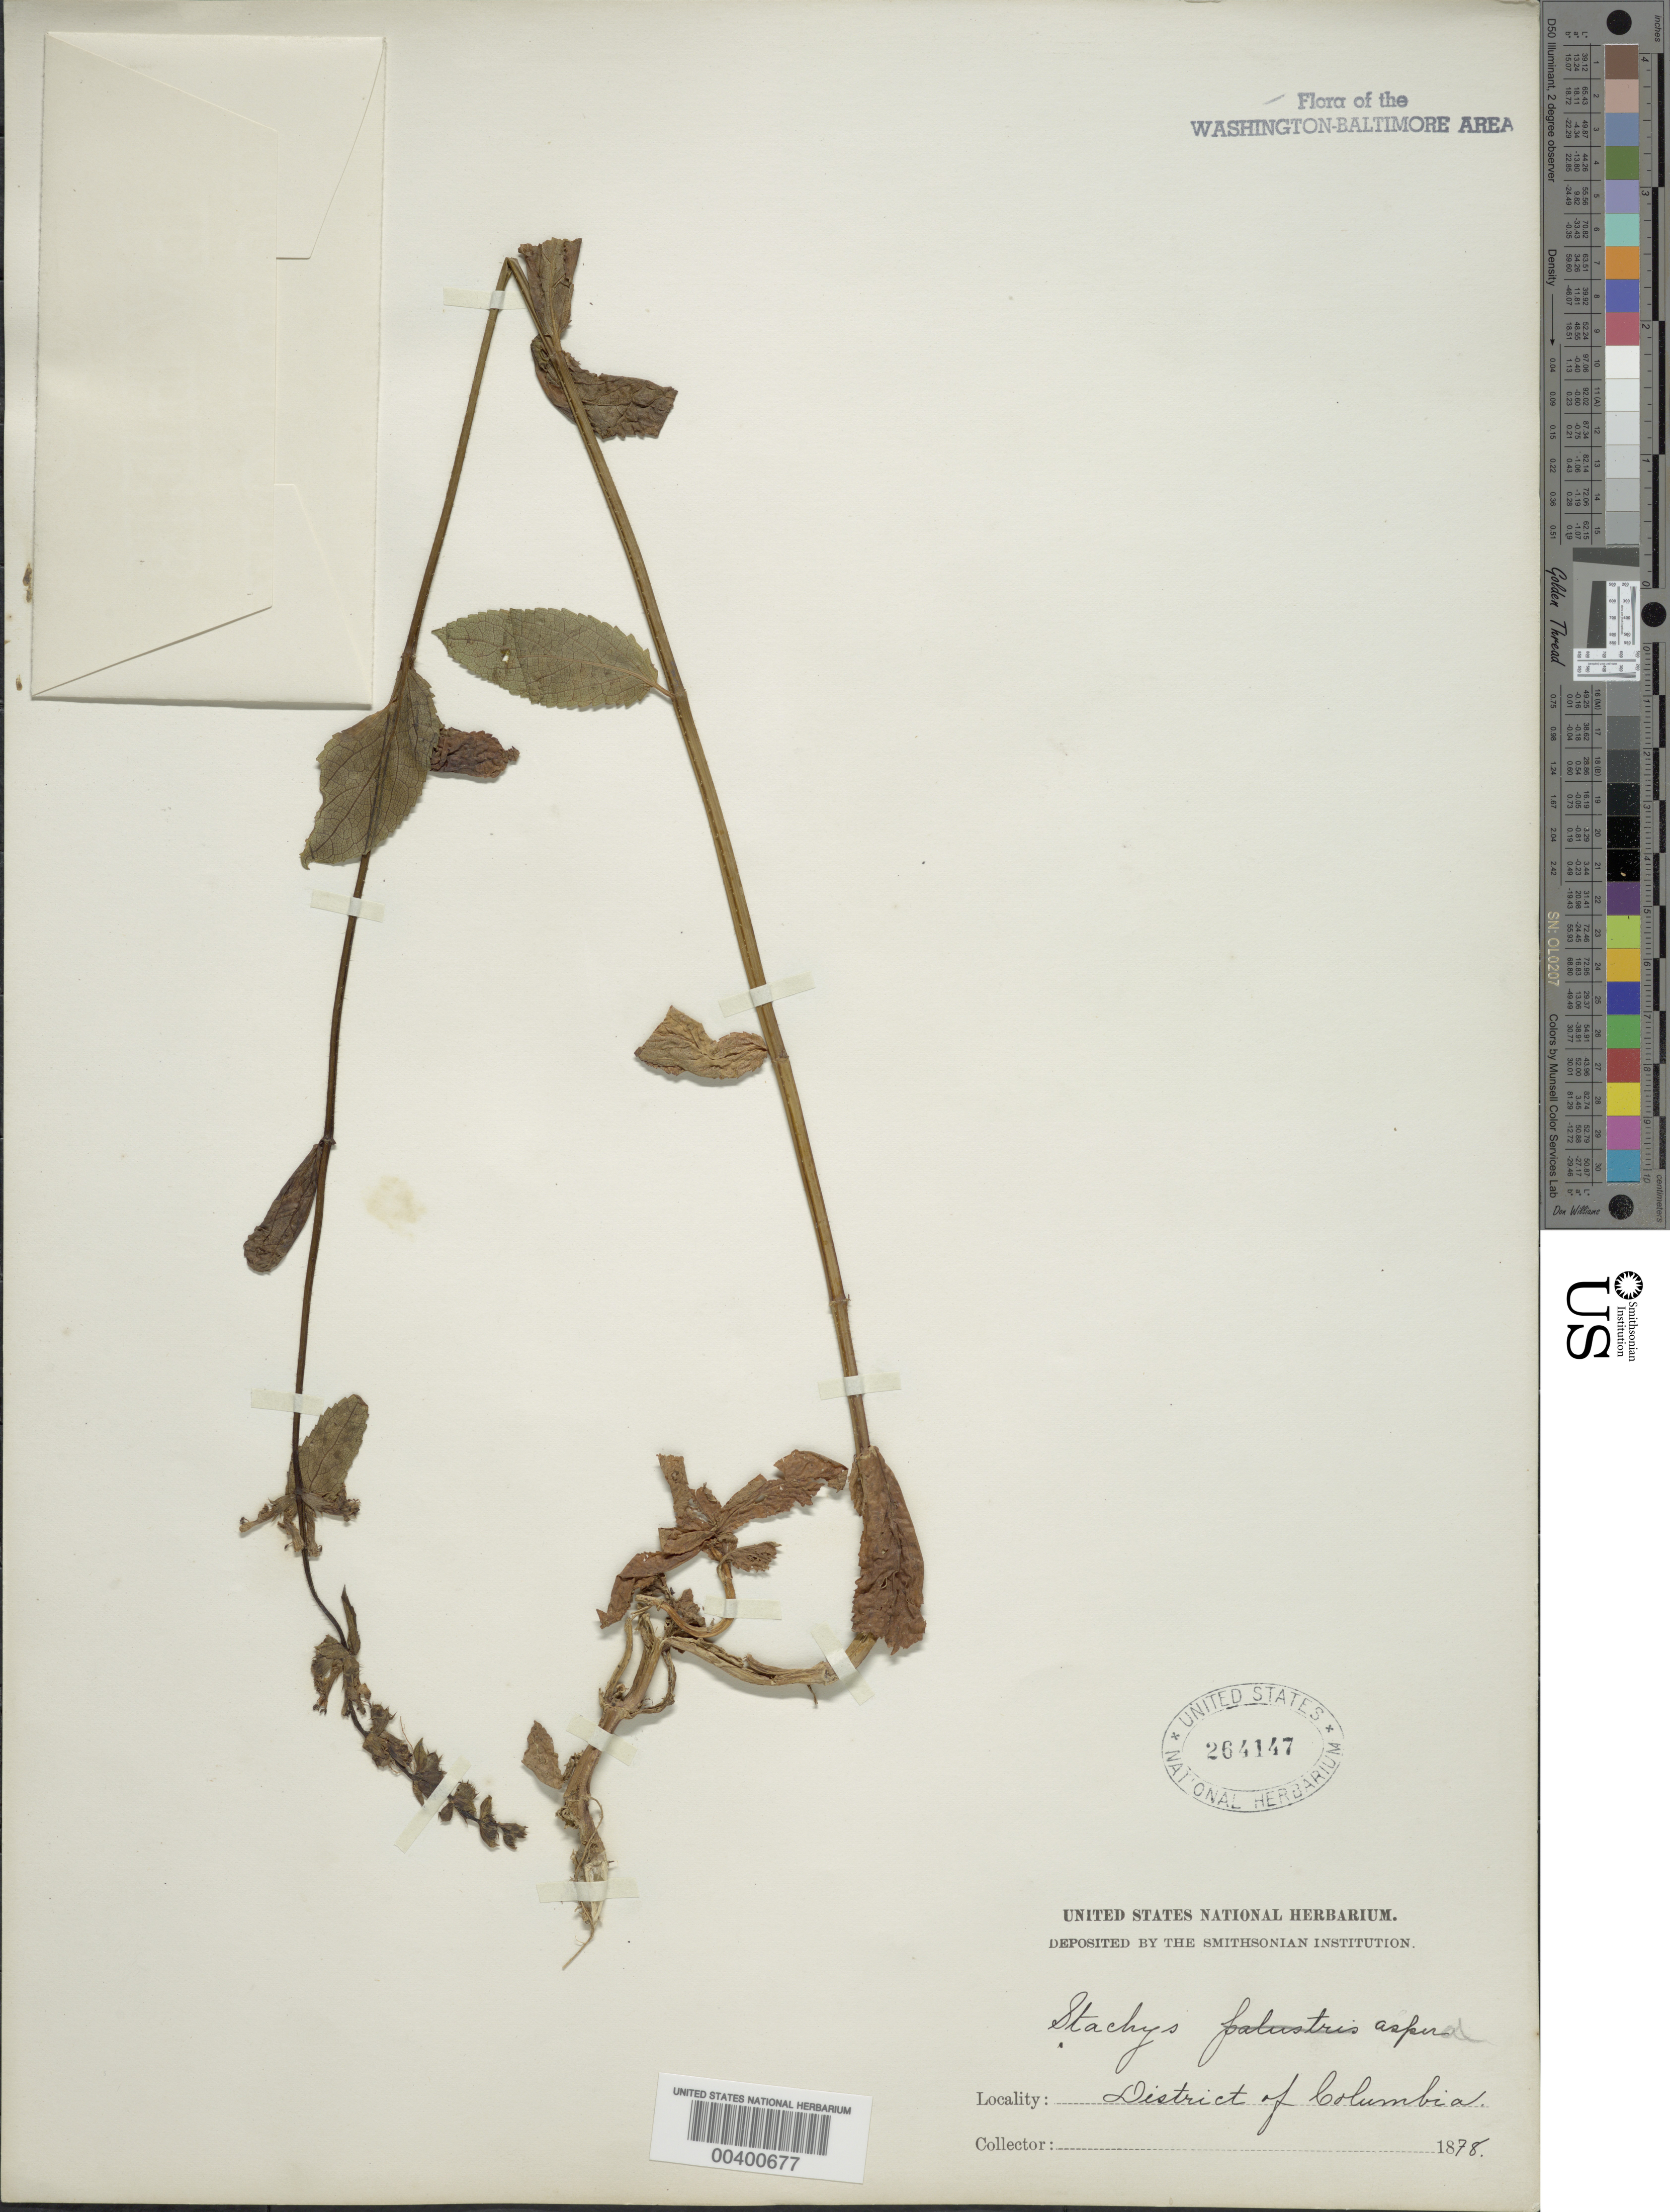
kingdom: Plantae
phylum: Tracheophyta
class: Magnoliopsida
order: Lamiales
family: Lamiaceae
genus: Stachys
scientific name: Stachys aspera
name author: Michx.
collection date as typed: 1878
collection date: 1878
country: United States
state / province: District of Columbia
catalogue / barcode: US 264147